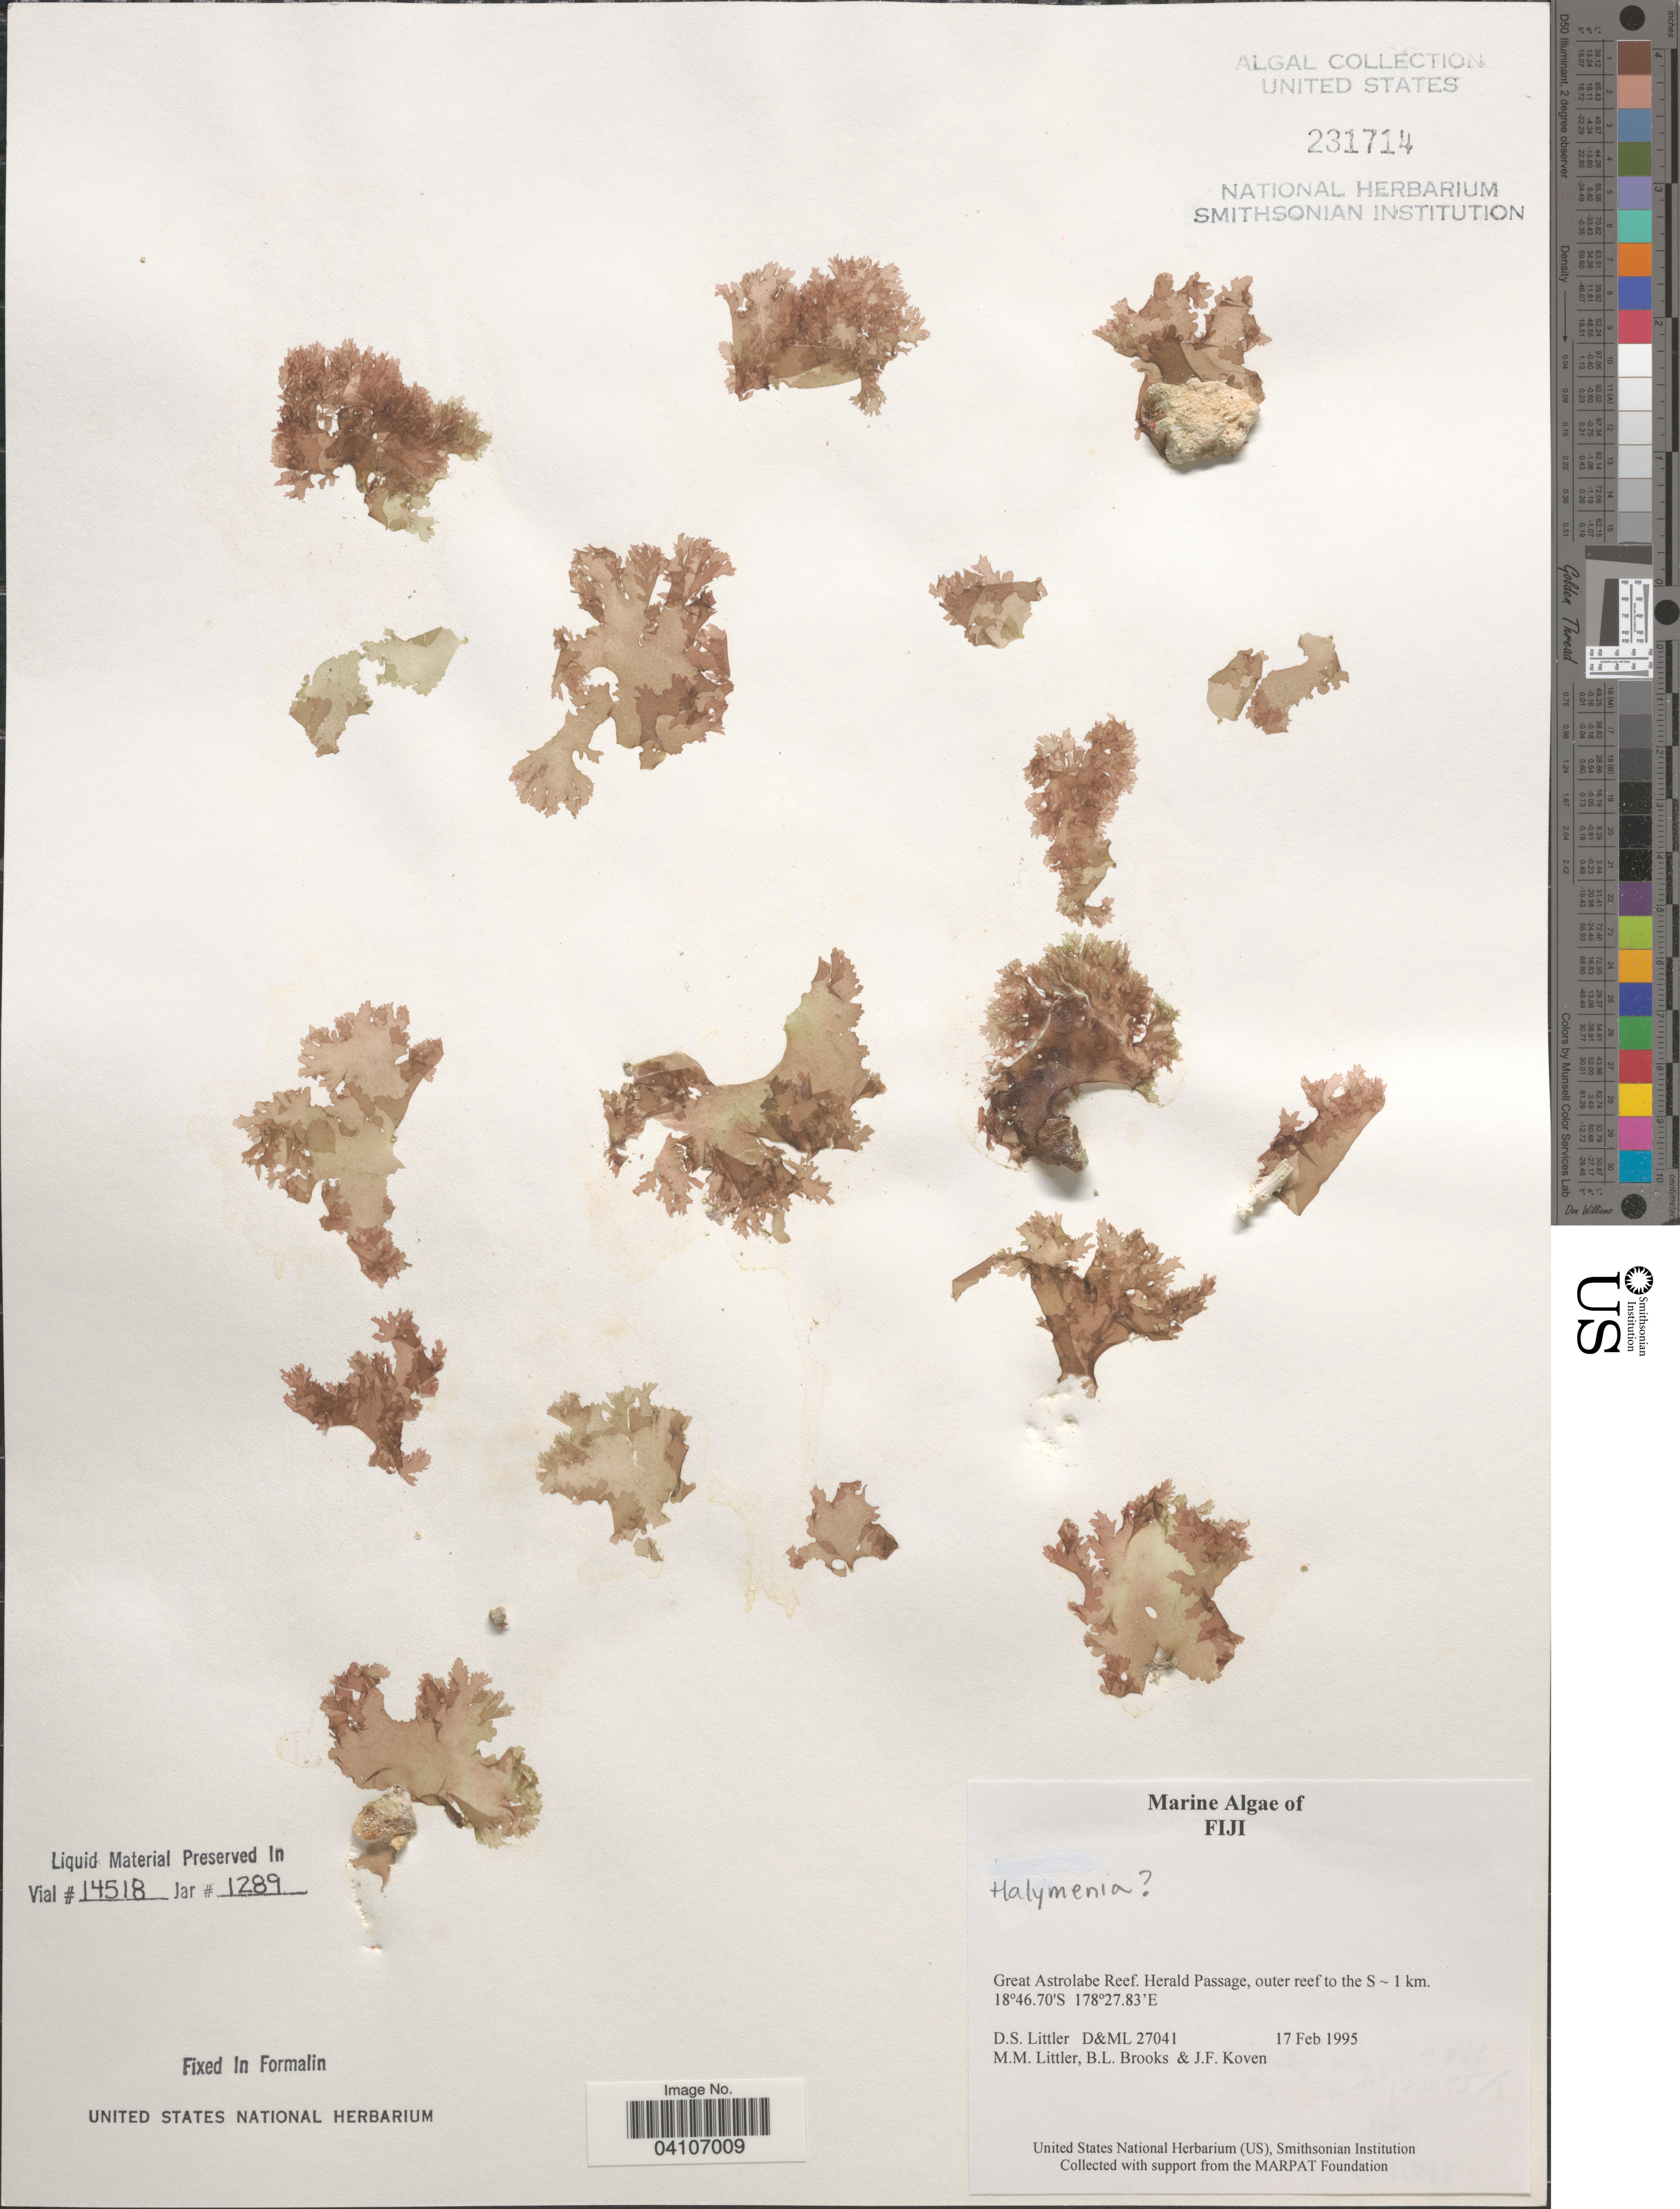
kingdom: Plantae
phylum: Rhodophyta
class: Florideophyceae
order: Halymeniales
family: Halymeniaceae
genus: Halymenia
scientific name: Halymenia sp.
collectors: D. S. Littler, B. Brooks & J. Koven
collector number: D&ML27041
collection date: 1995-02-17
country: Fiji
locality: Great Astrolabe Reef. Herald Passage, outer reef to the S ~ 1 km.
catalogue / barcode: US 231714